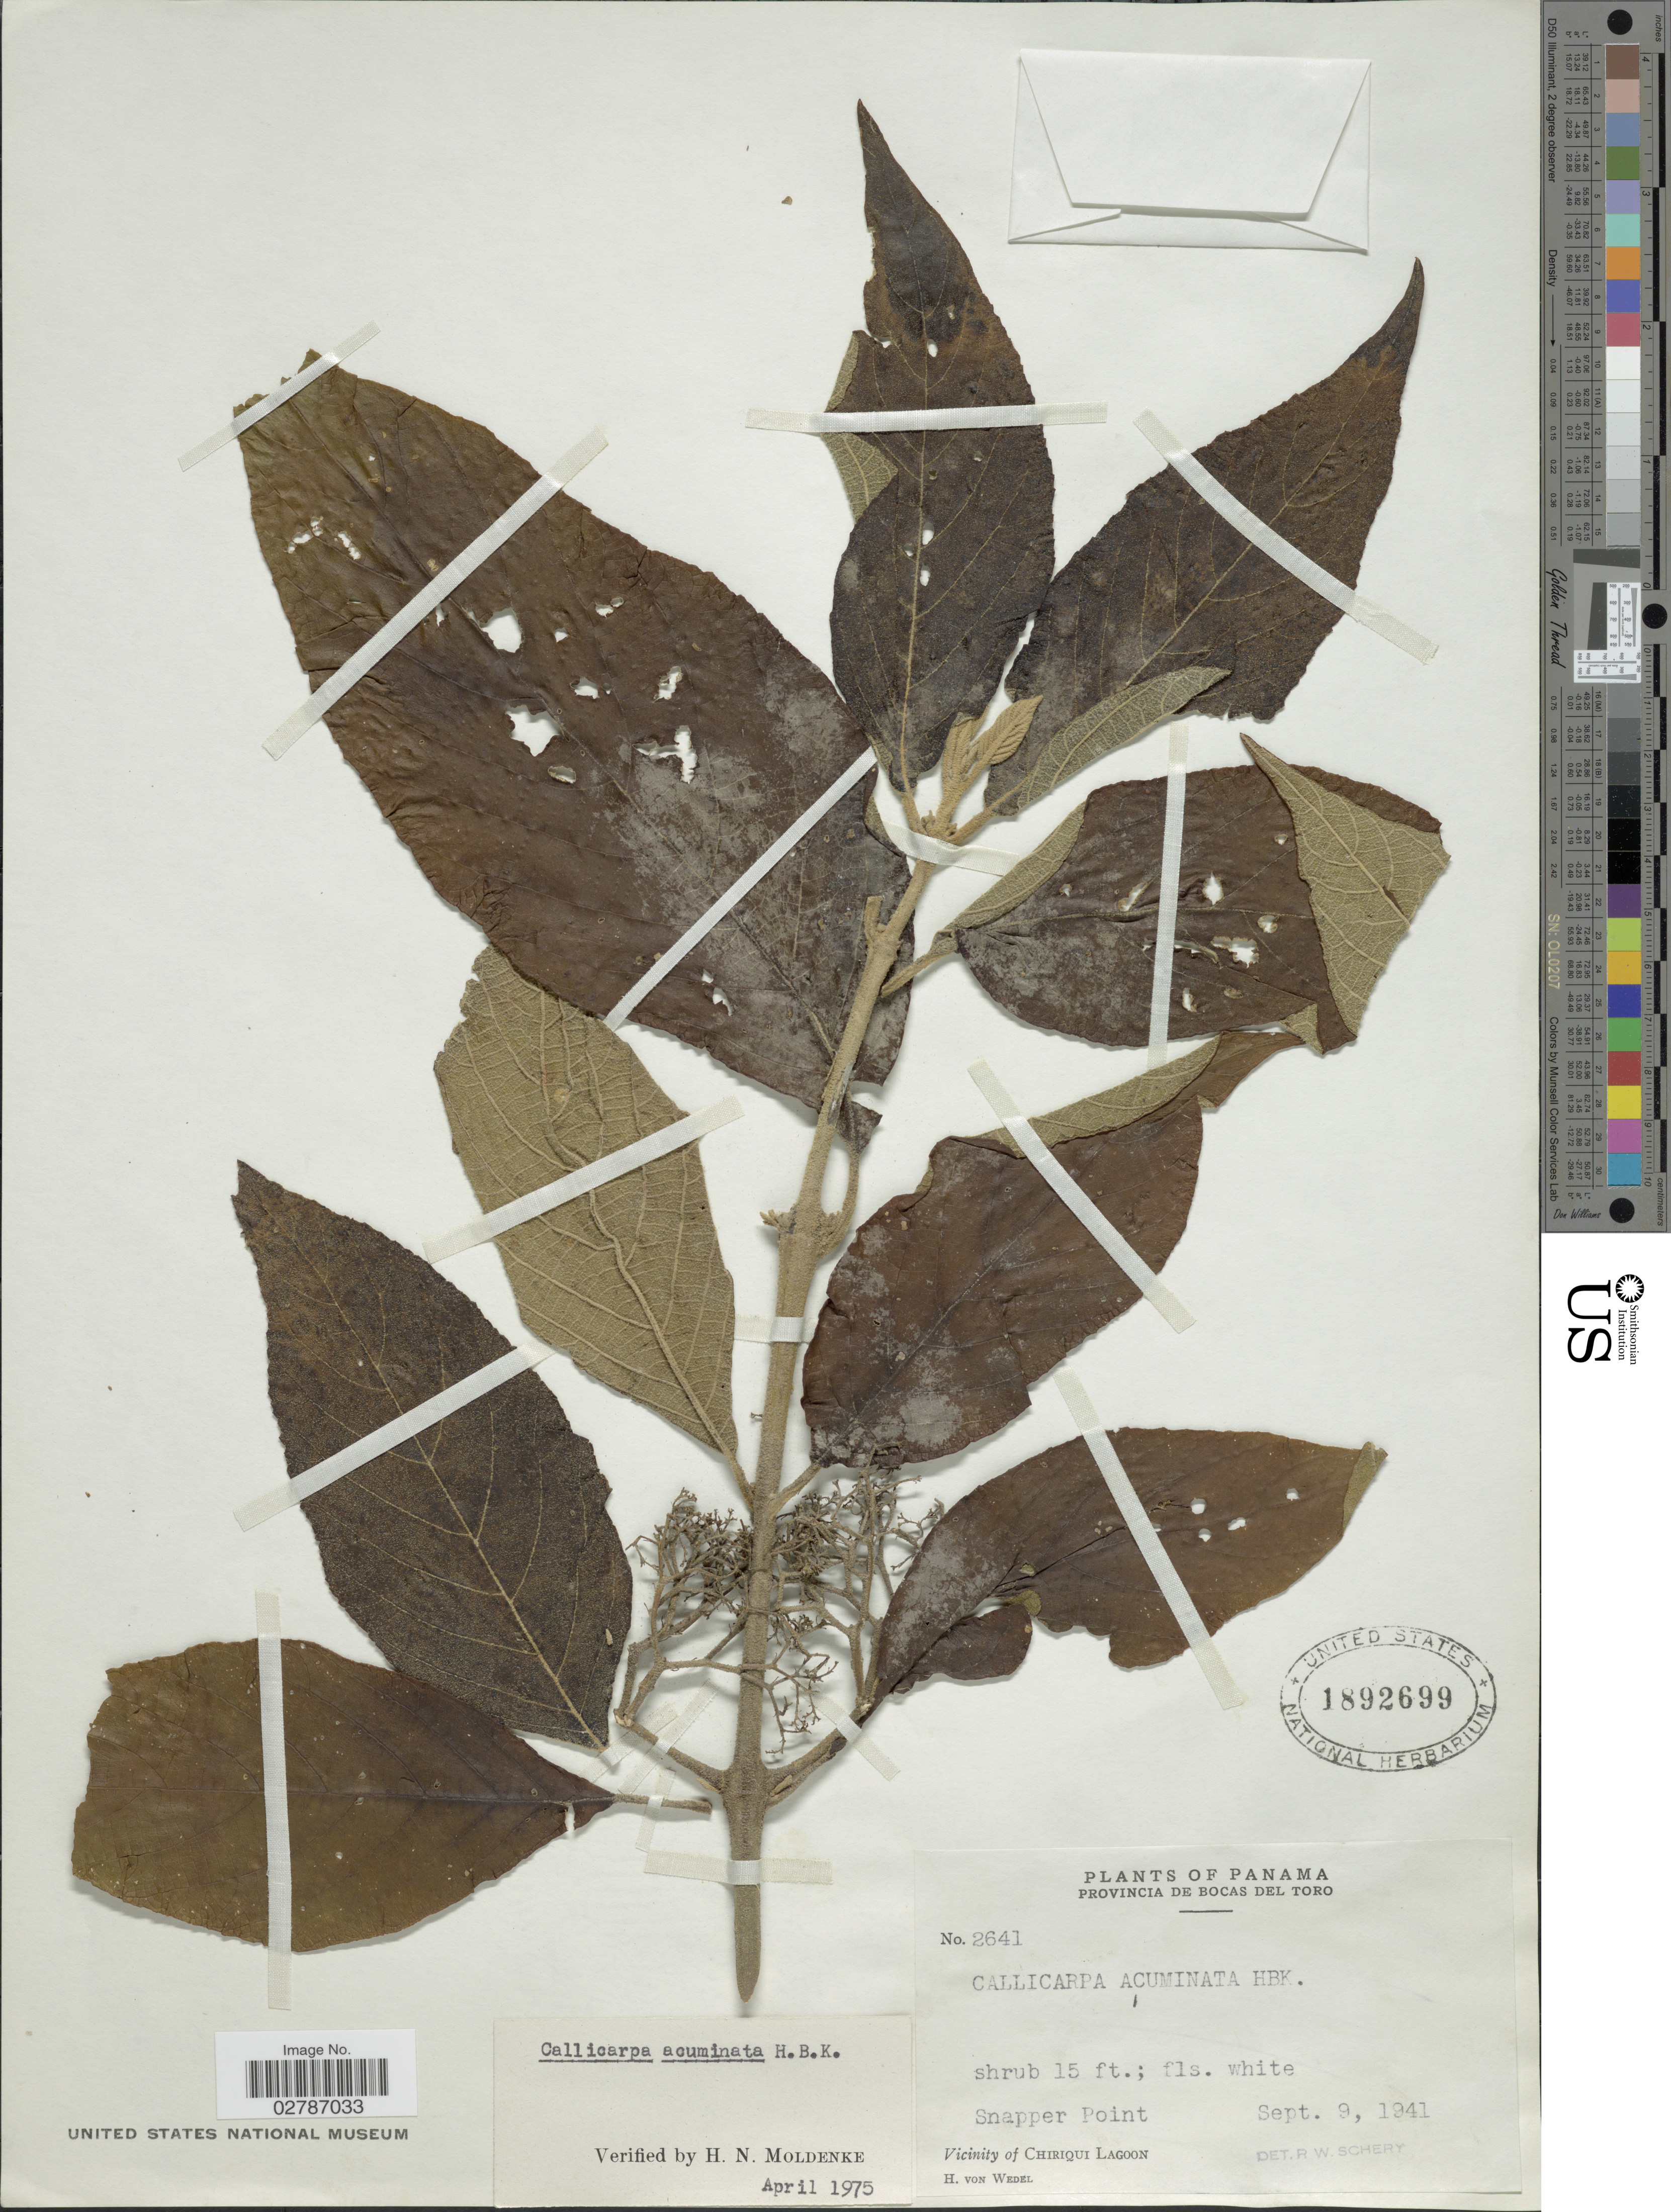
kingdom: Plantae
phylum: Tracheophyta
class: Magnoliopsida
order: Lamiales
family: Lamiaceae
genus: Callicarpa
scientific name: Callicarpa acuminata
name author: Kunth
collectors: H. von Wedel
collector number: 2641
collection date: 1941-09-09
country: Panama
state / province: Bocas del Toro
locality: Snapper Point. Vicinity of Chiriqui Lagoon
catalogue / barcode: US 1892699